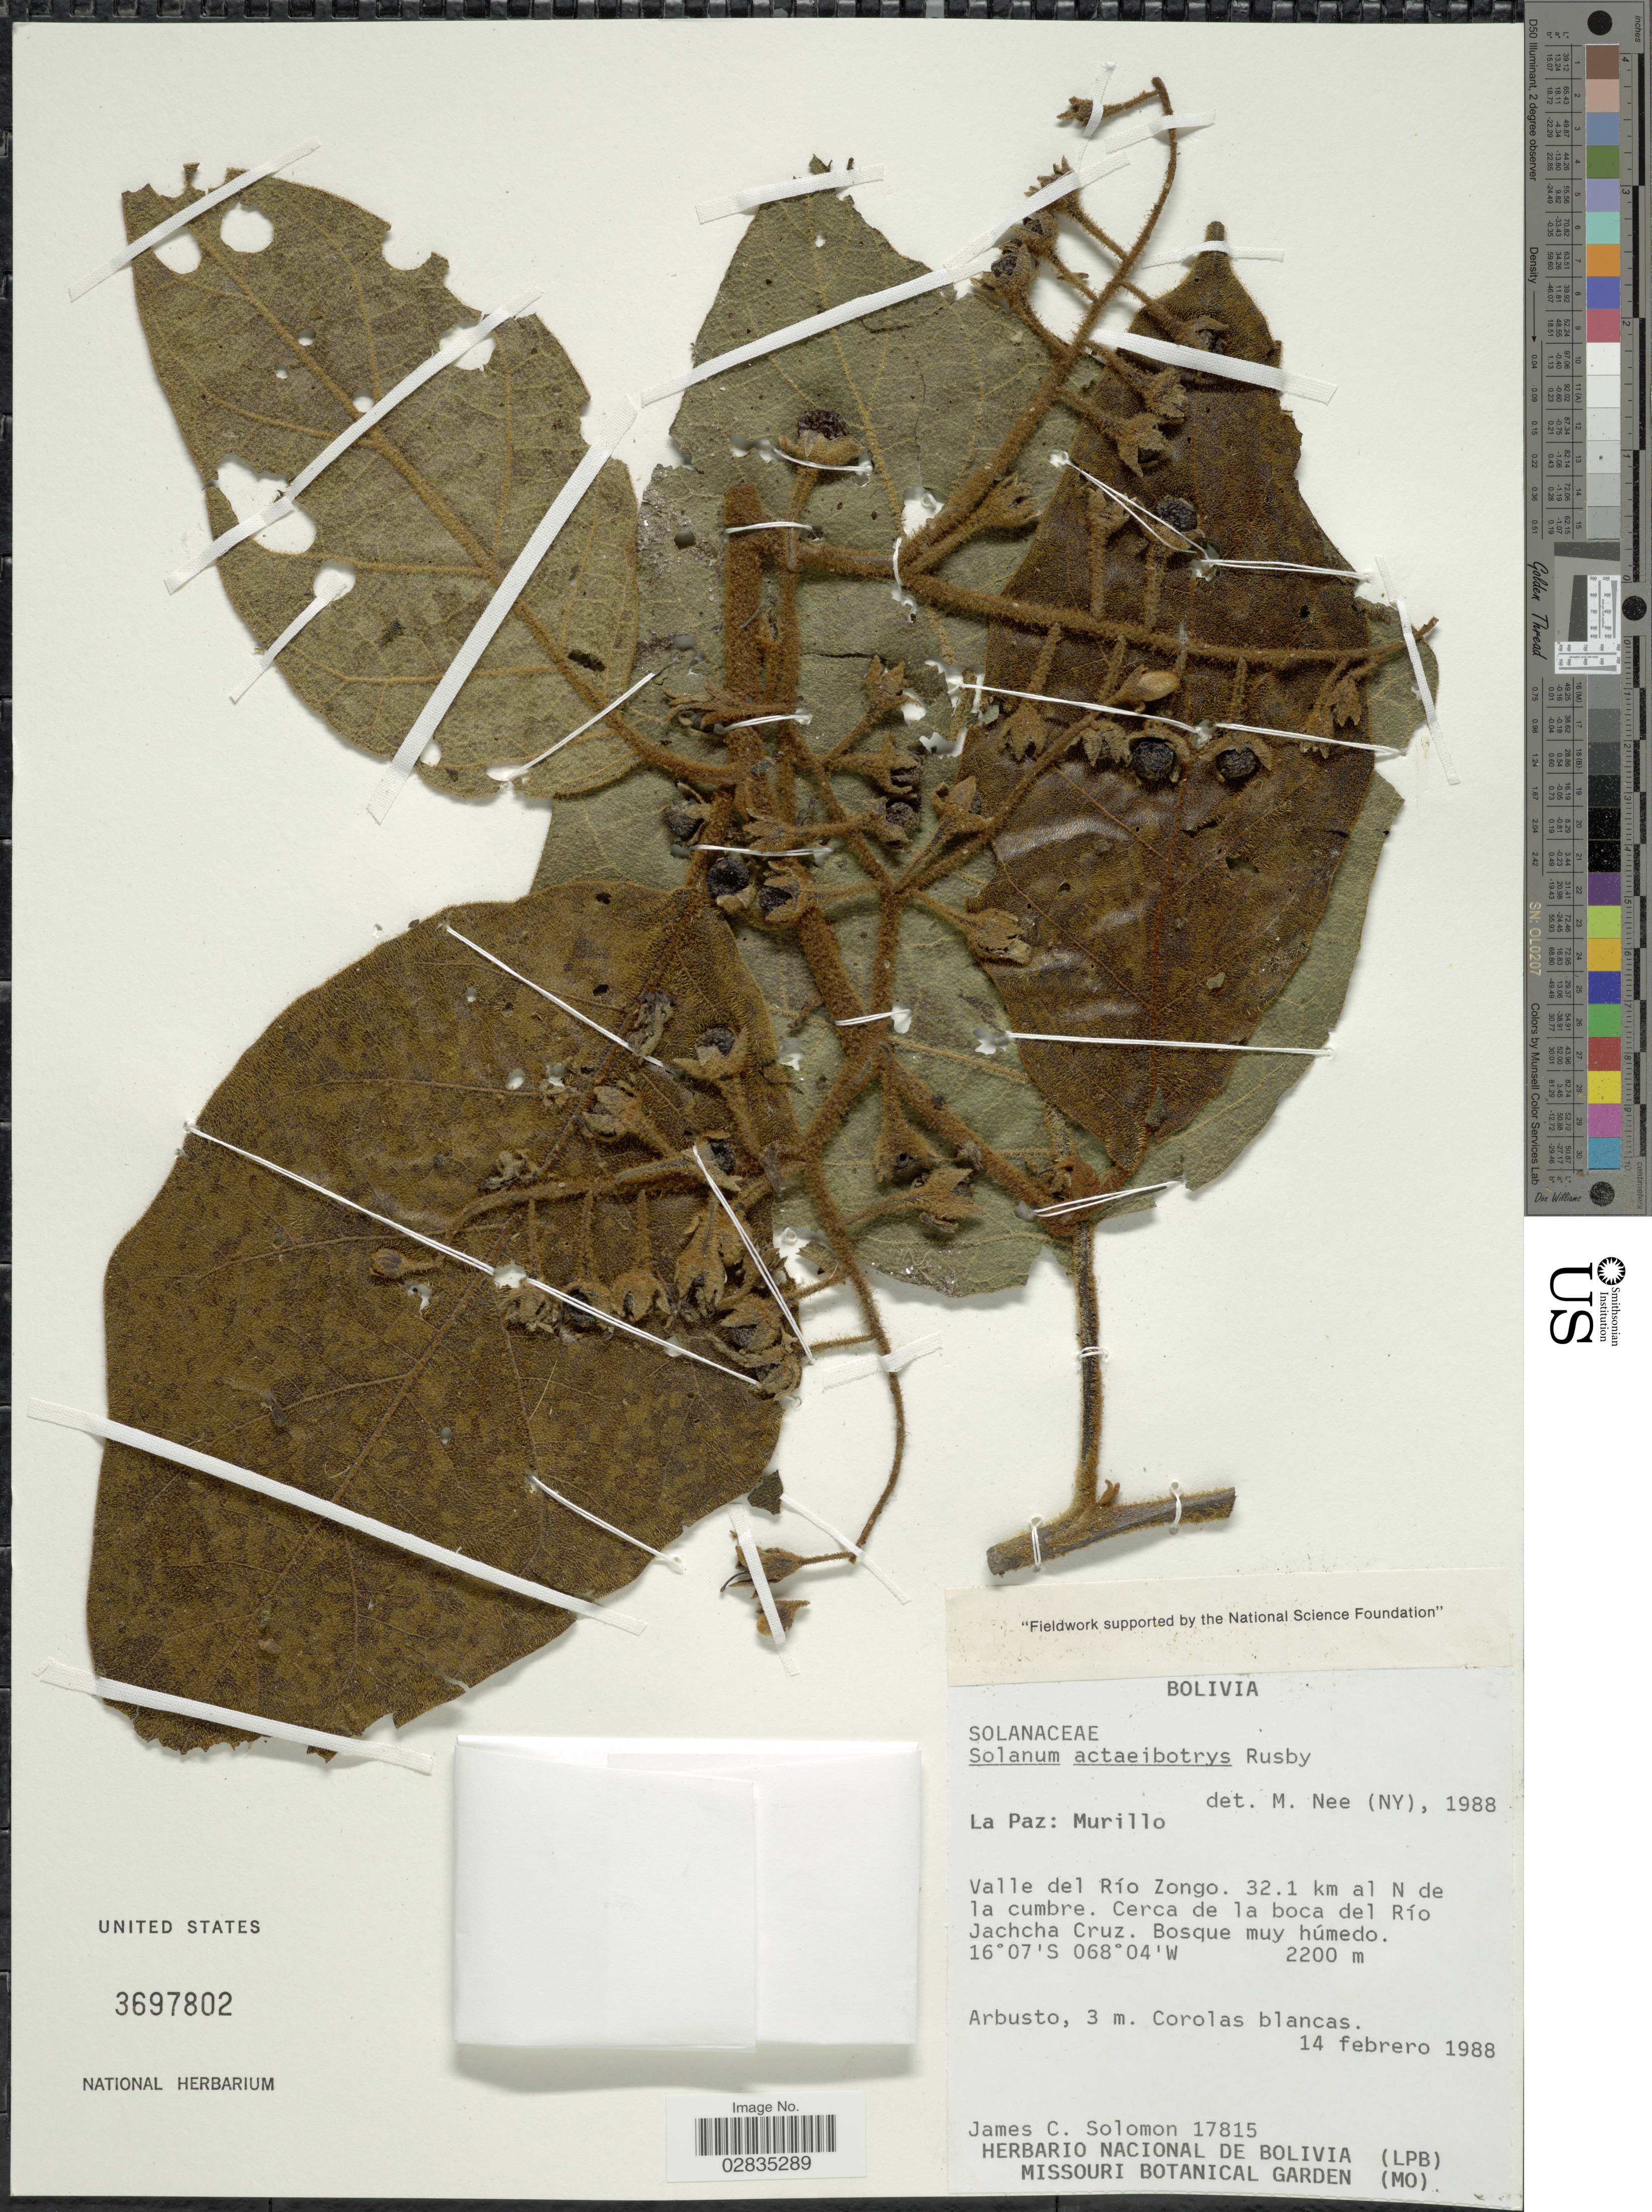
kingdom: Plantae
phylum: Tracheophyta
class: Magnoliopsida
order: Solanales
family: Solanaceae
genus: Solanum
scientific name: Solanum actaeabotrys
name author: Rusby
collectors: J. C. Solomon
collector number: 17815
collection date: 1988-02-14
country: Bolivia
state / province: La Paz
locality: Murillo. Valle del Río Zongo. 32.1 km al N de la cumbre. Cerca de la boca del Río Jachcha Cruz.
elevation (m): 2200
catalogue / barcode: US 3697802